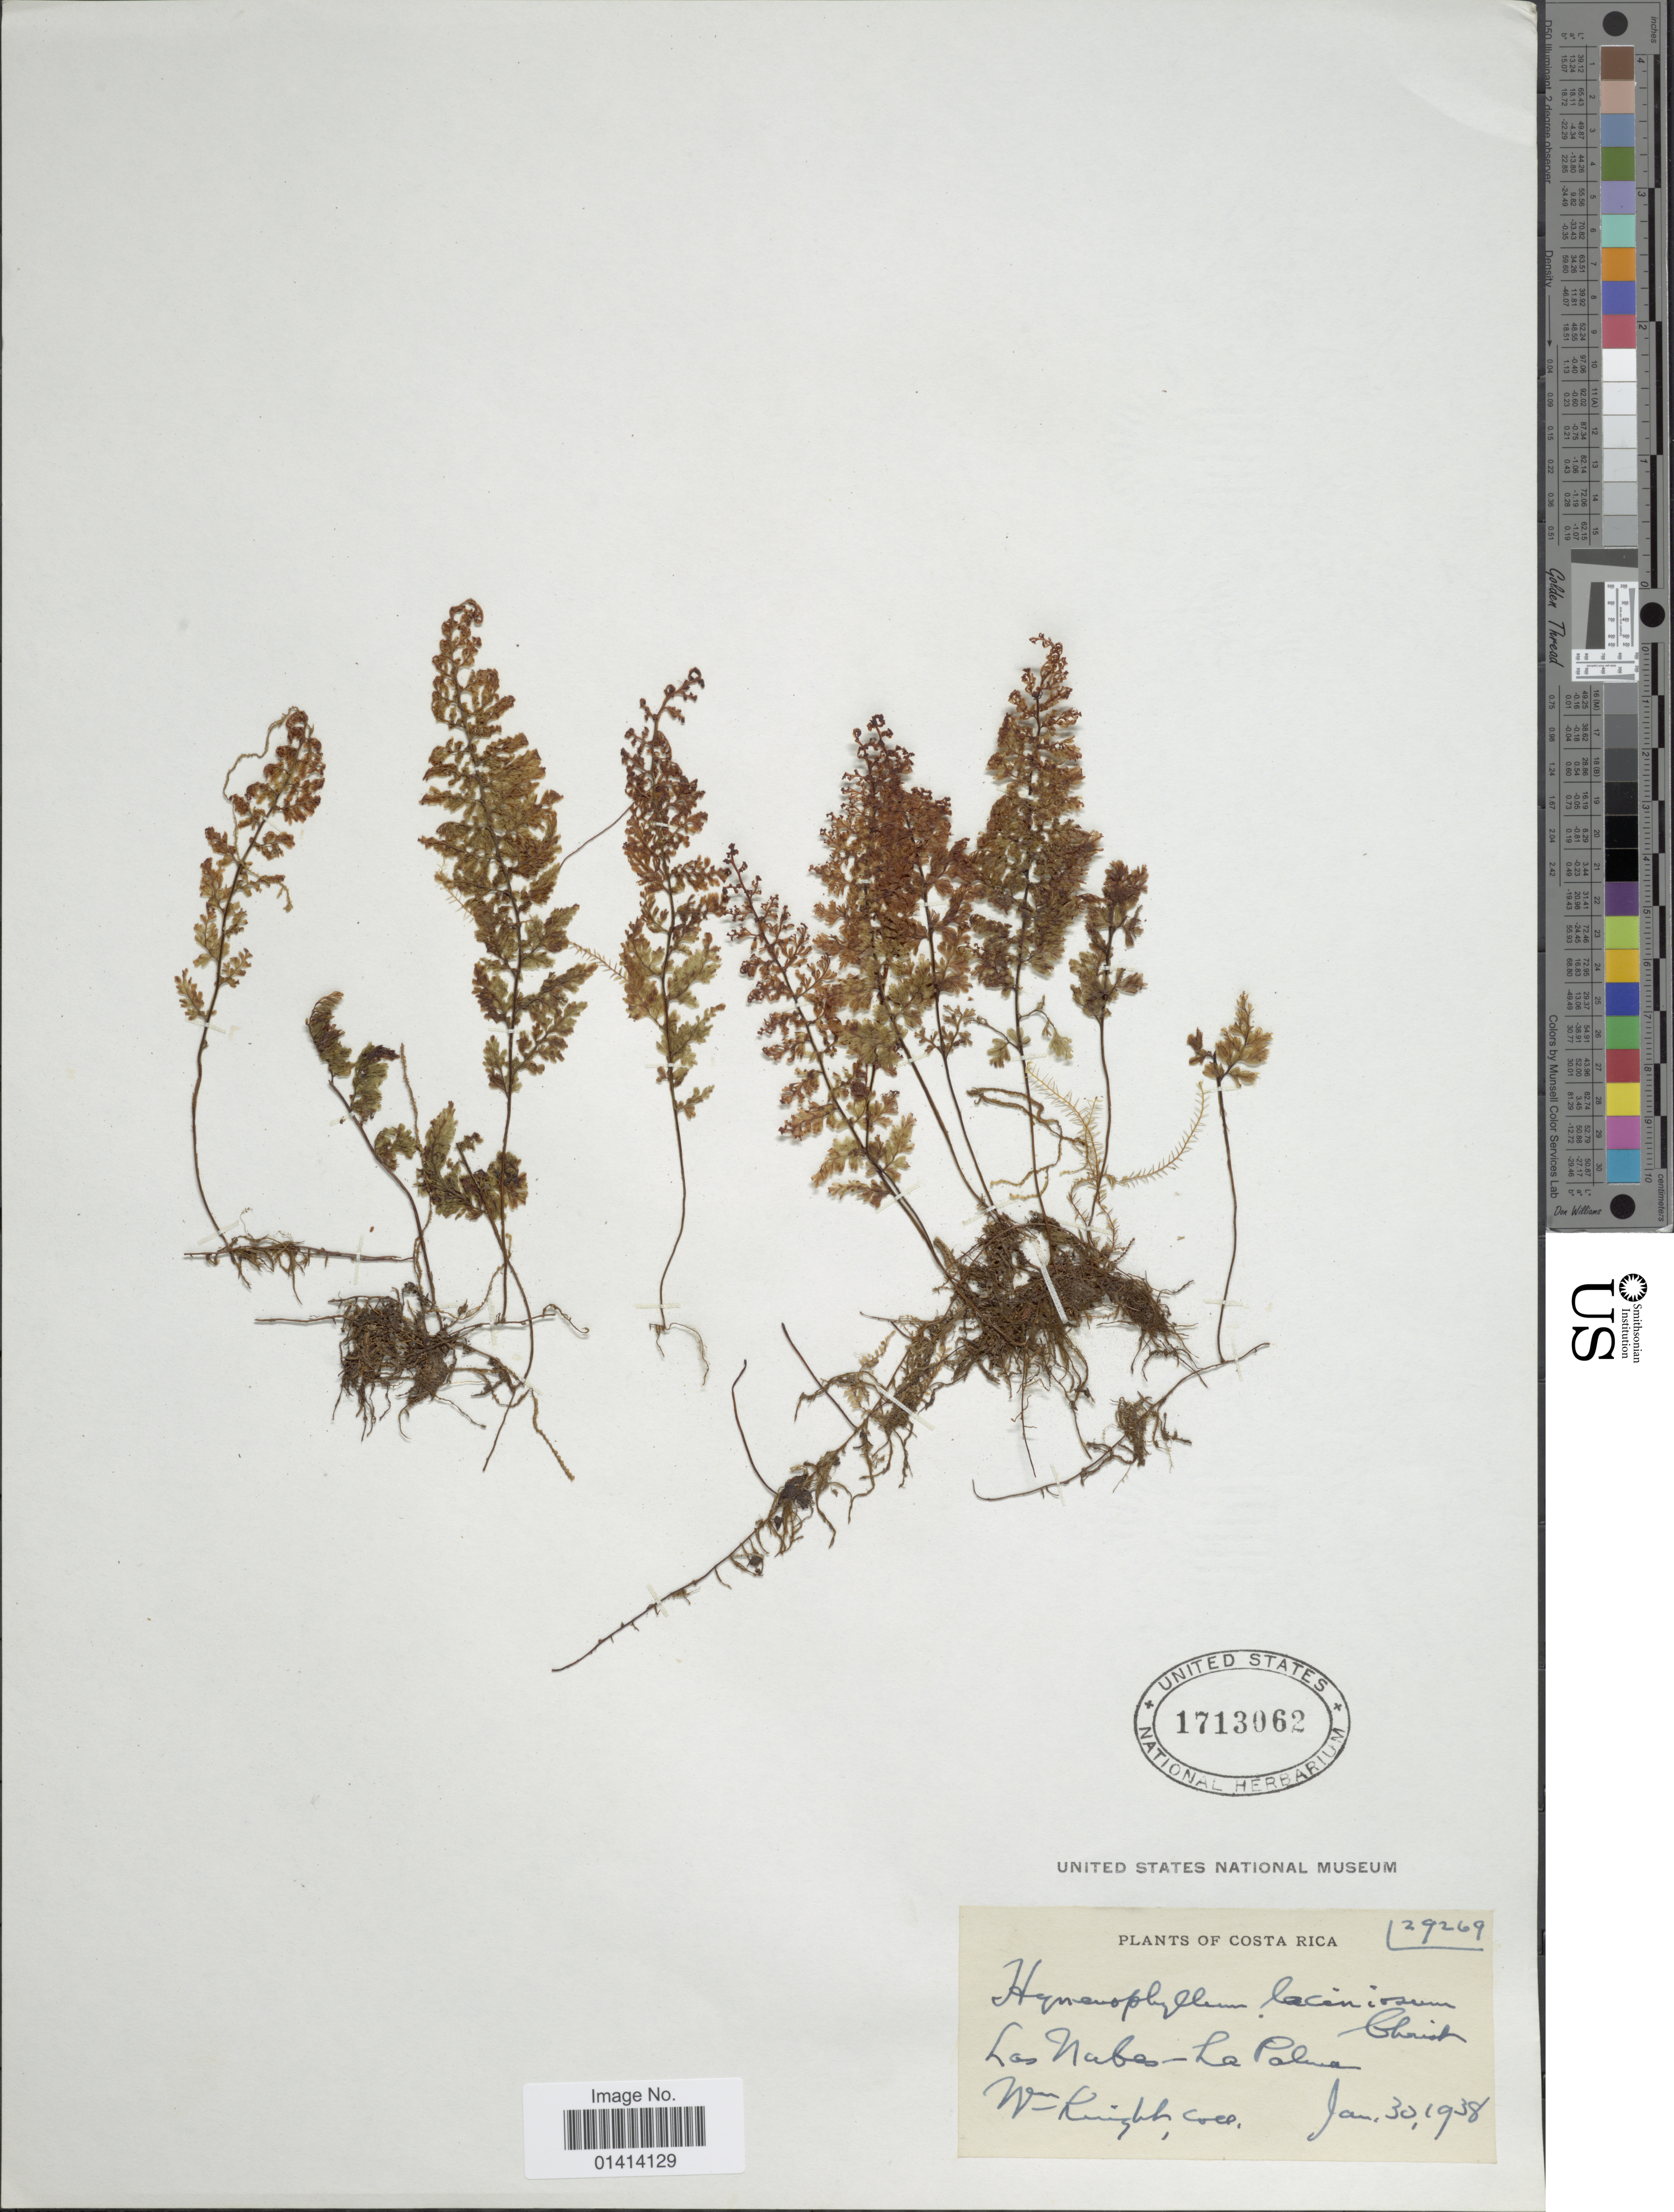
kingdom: Plantae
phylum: Tracheophyta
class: Polypodiopsida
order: Hymenophyllales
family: Hymenophyllaceae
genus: Hymenophyllum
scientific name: Hymenophyllum myriocarpum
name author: Hook.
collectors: W. Knight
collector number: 29269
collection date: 1938-01-30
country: Costa Rica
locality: Las Nubes - La Palma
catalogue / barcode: US 1713062